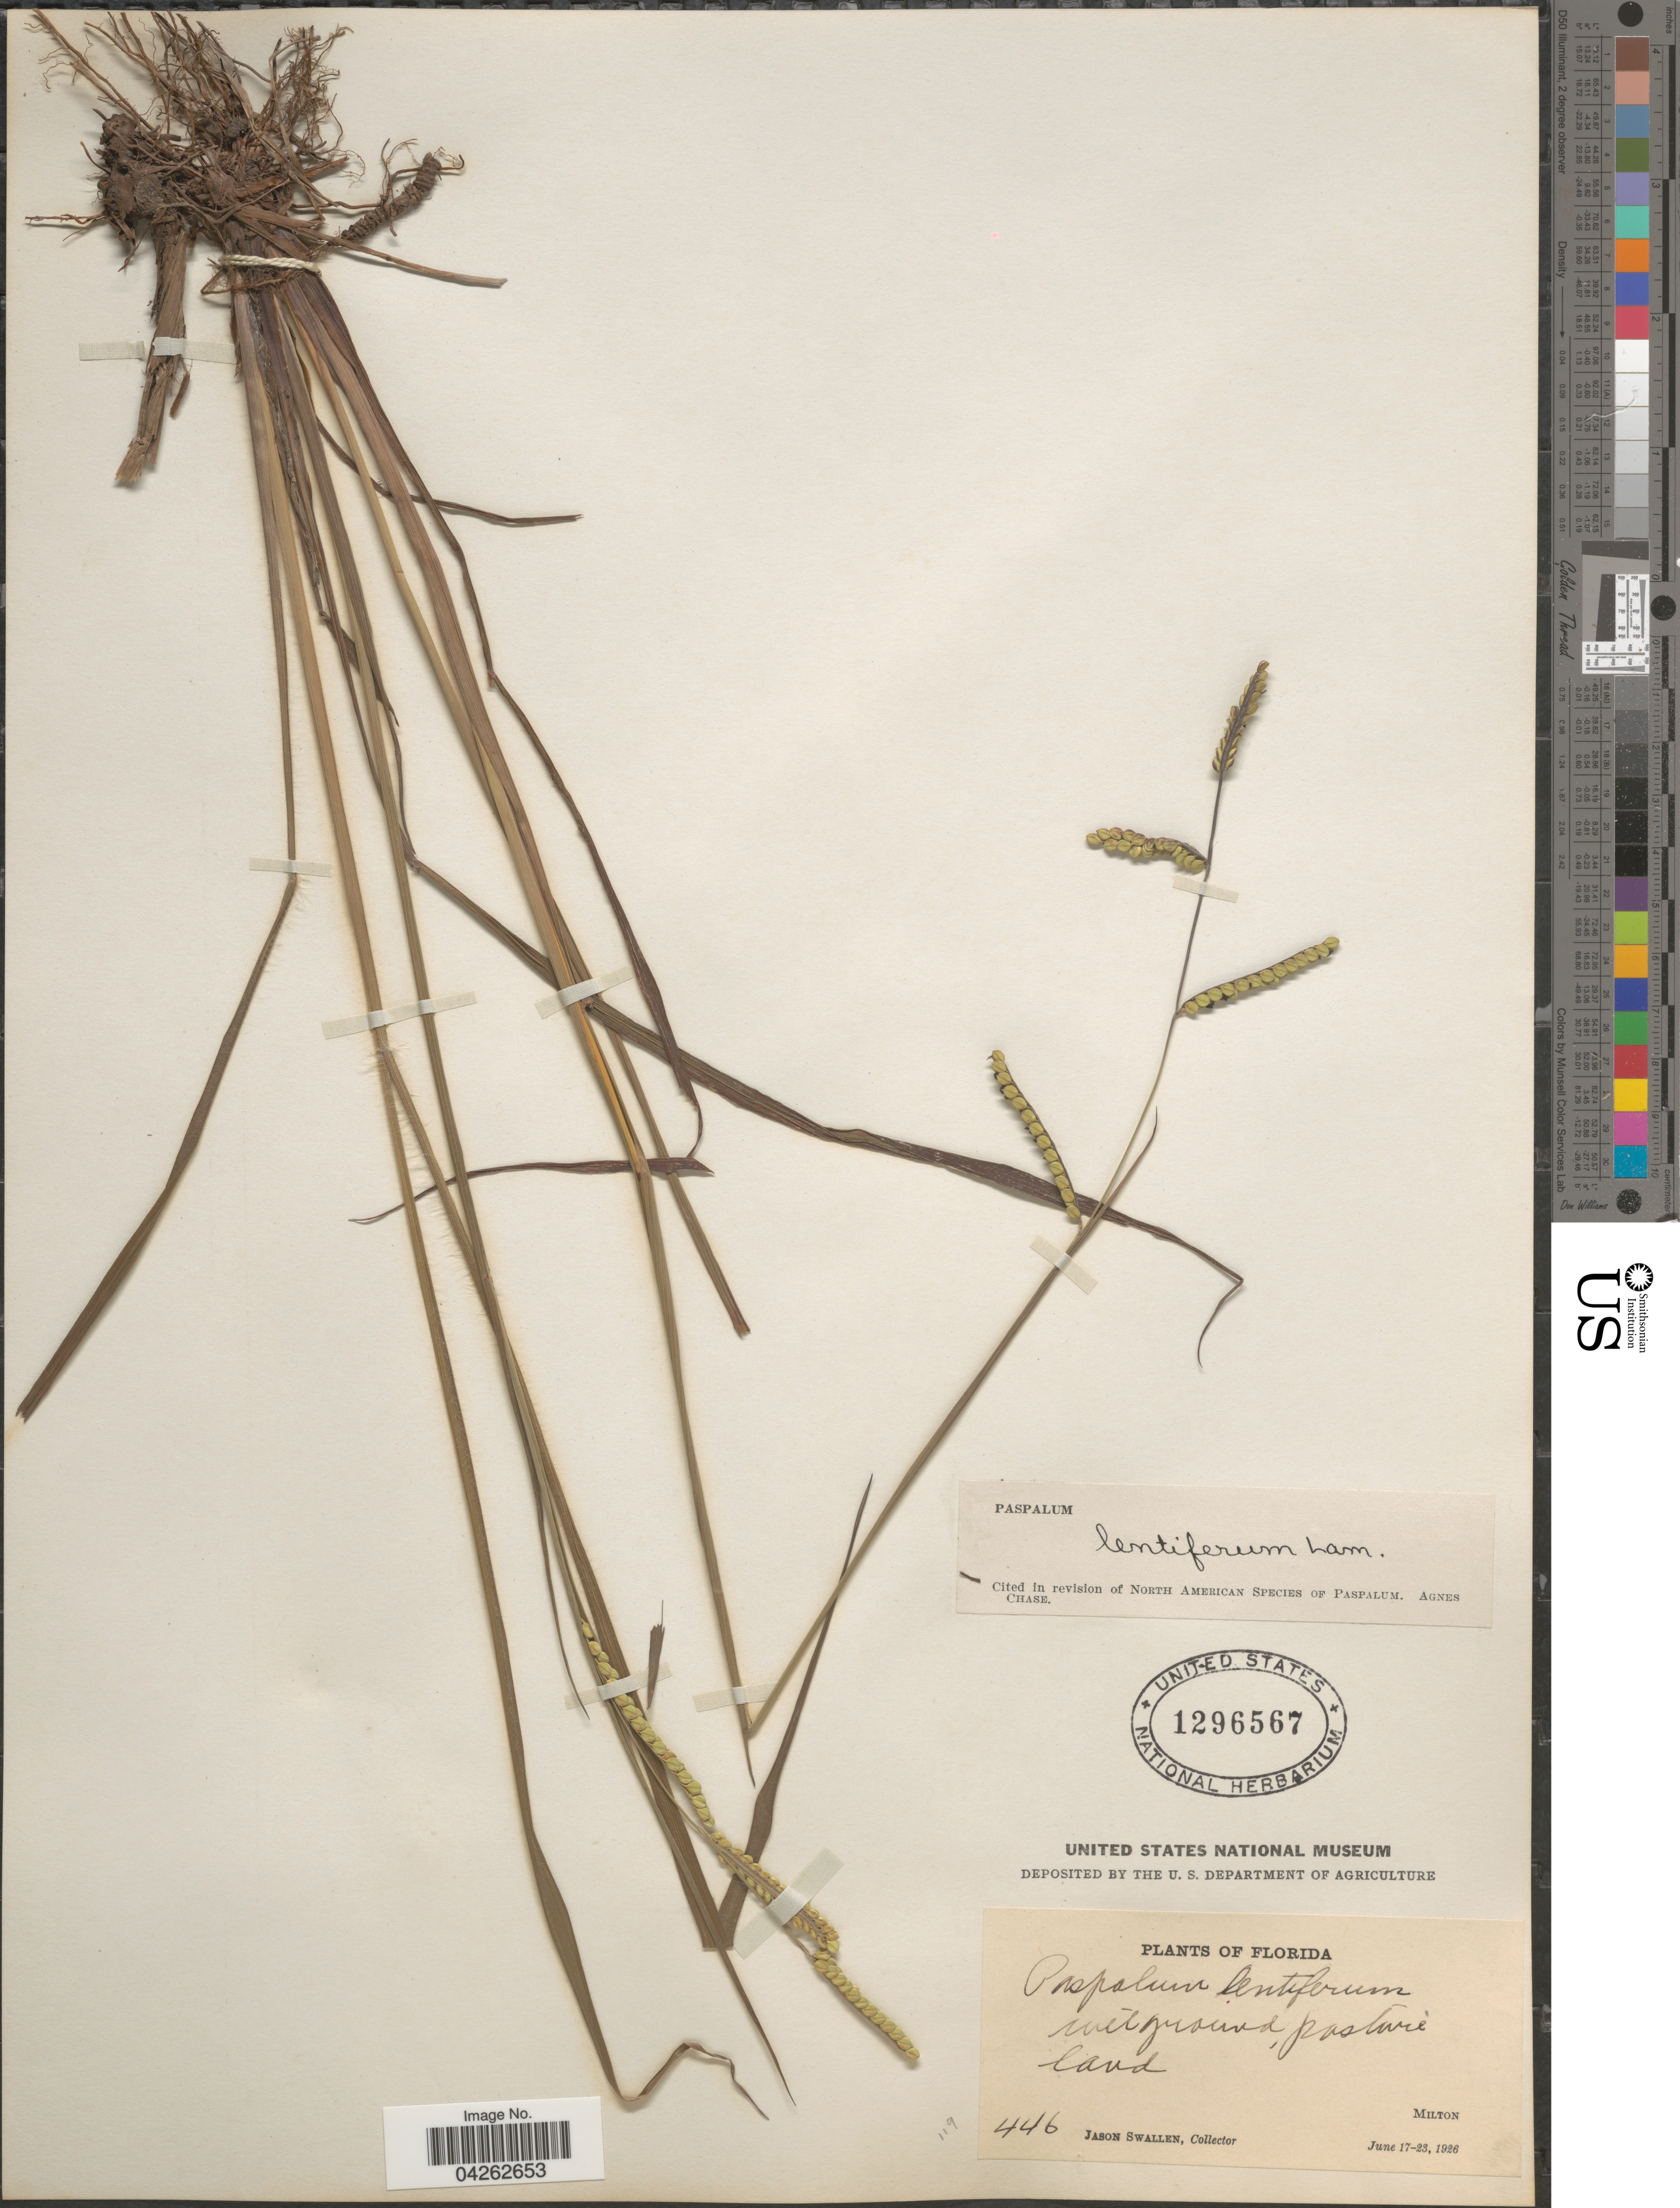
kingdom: Plantae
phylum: Tracheophyta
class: Liliopsida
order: Poales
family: Poaceae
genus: Paspalum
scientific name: Paspalum lentiferum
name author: Lam.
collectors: J. R. Swallen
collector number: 446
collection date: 1926-06-17/1926-06-23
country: United States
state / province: Florida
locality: Wet ground, pasture land. Milton.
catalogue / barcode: US 1296567